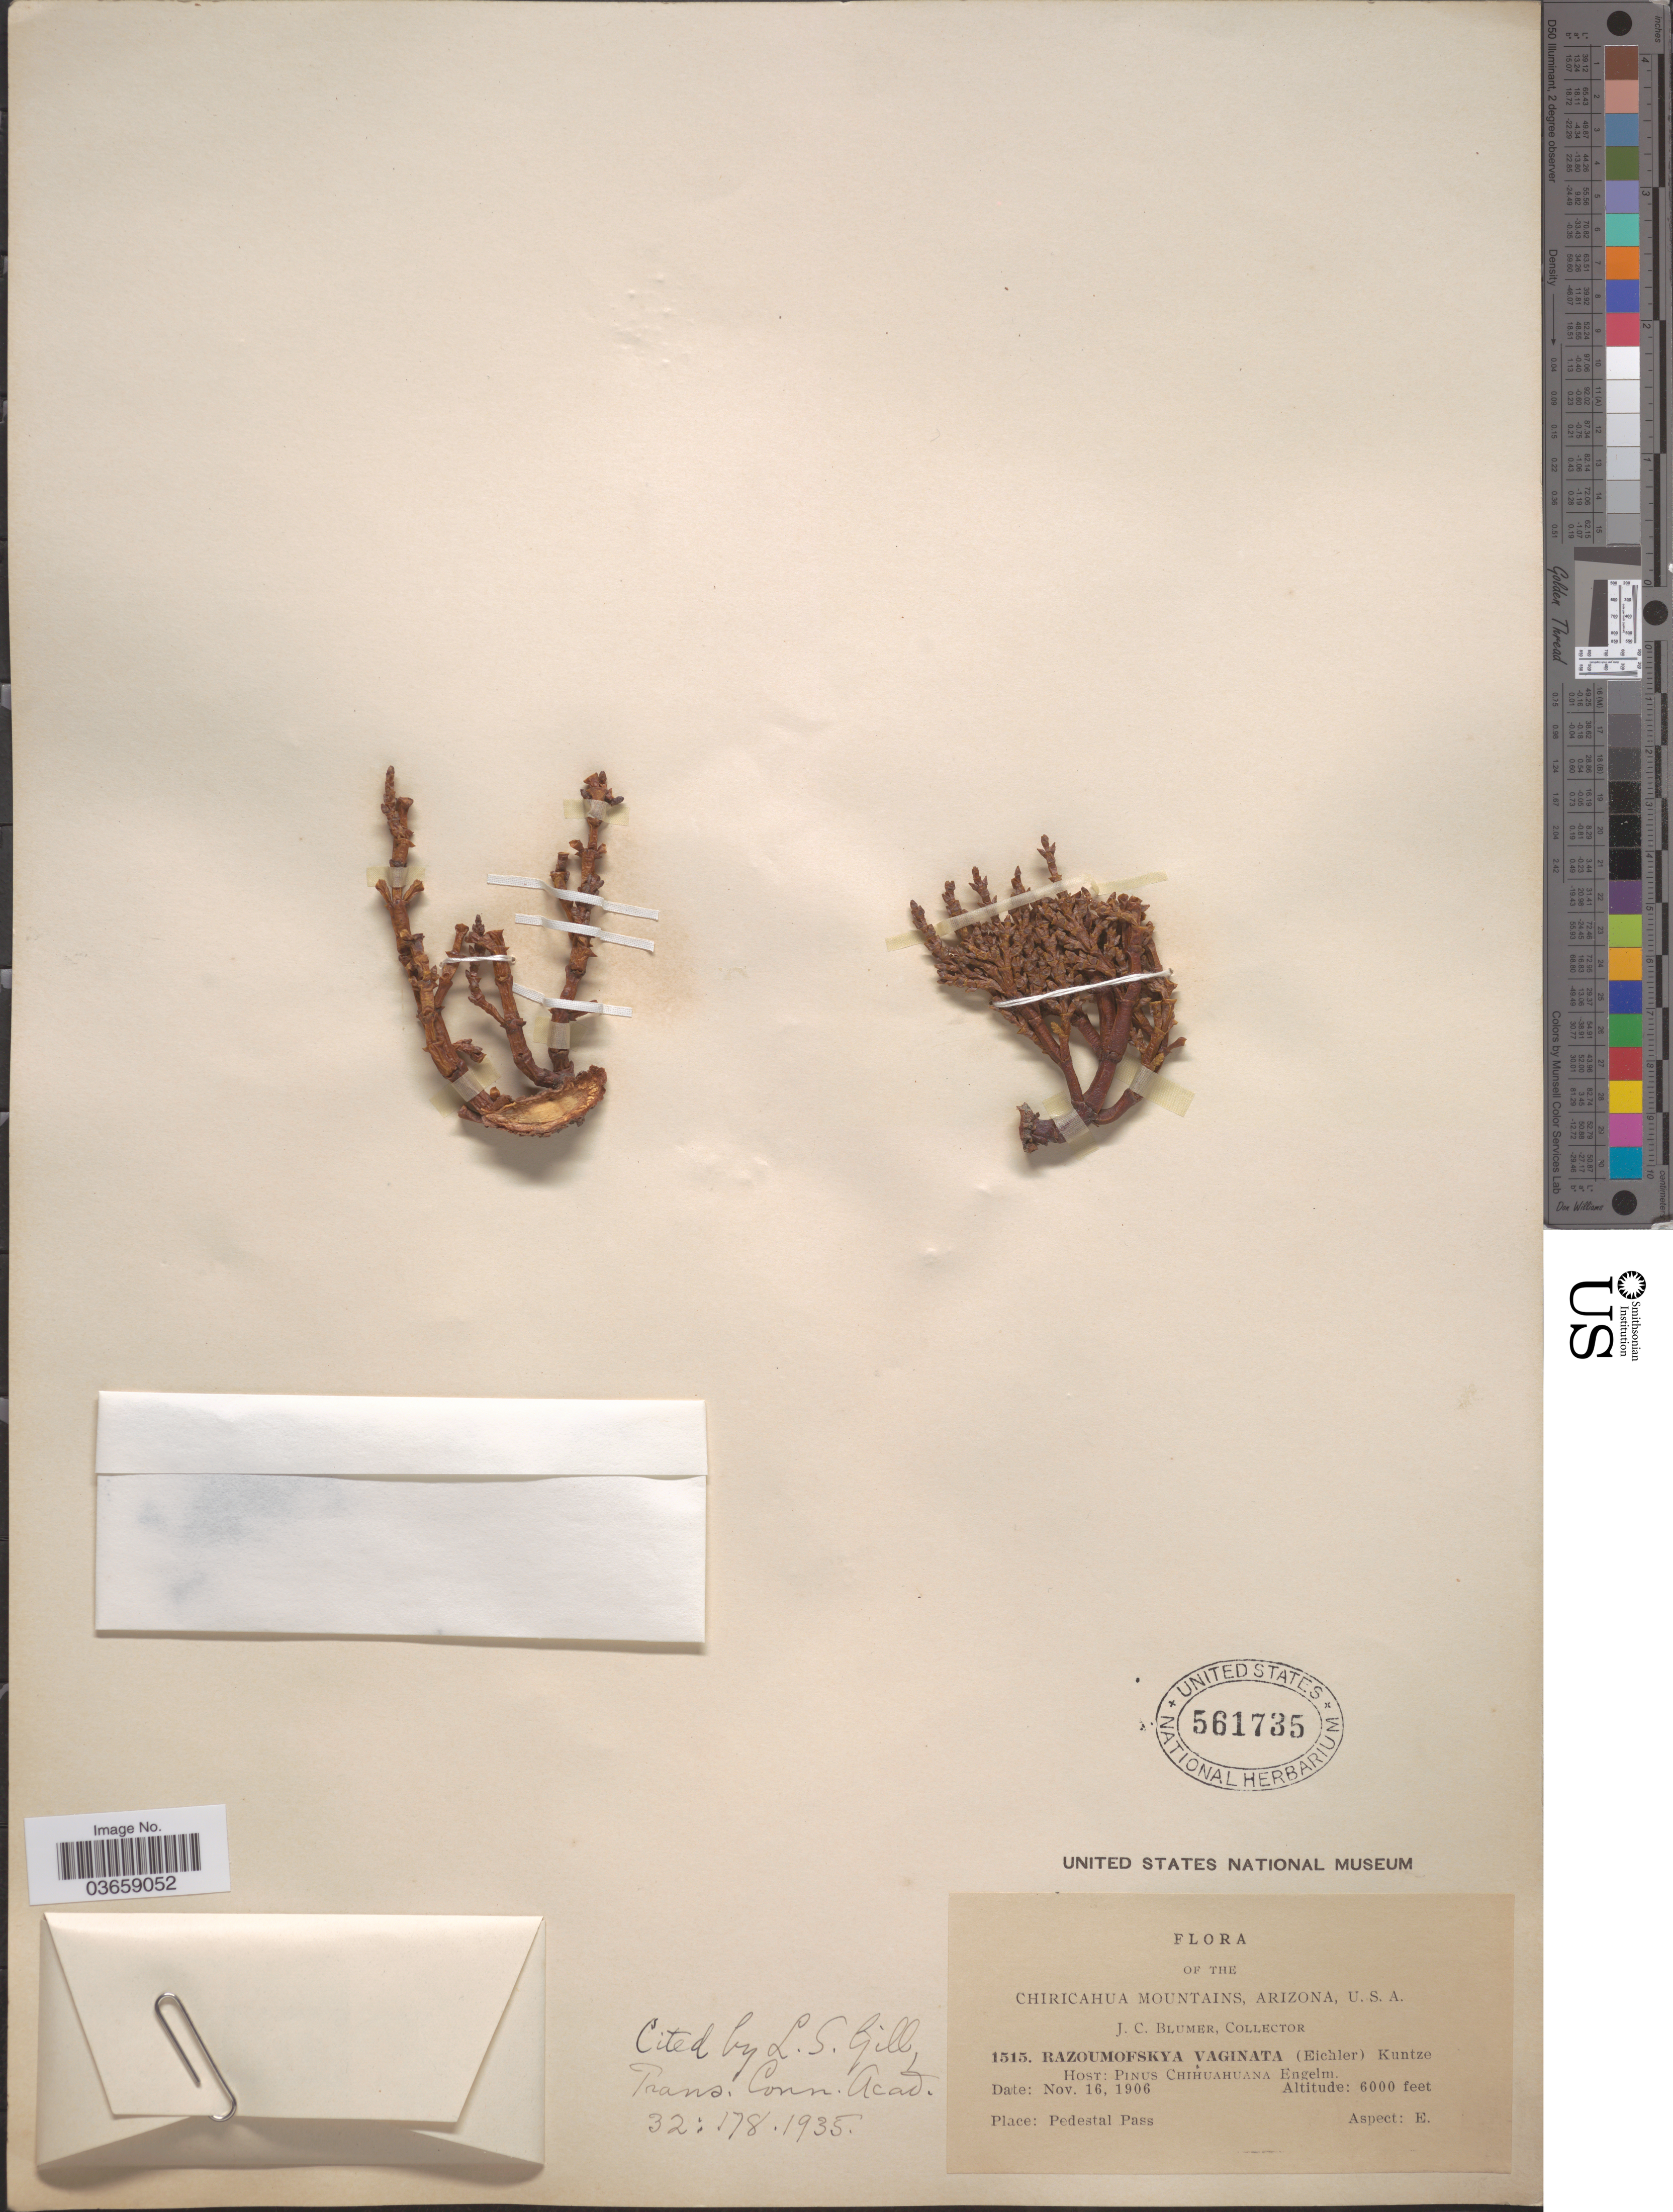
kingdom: Plantae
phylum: Tracheophyta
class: Magnoliopsida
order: Santalales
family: Viscaceae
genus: Arceuthobium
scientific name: Arceuthobium vaginatum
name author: (Humb. & Bonpl. ex Willd.) J. Presl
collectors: J. C. Blumer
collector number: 1515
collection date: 1906-11-16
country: United States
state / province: Arizona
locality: Chiricahua Mountains. Pedestal Pass.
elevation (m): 1829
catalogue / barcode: US 561735